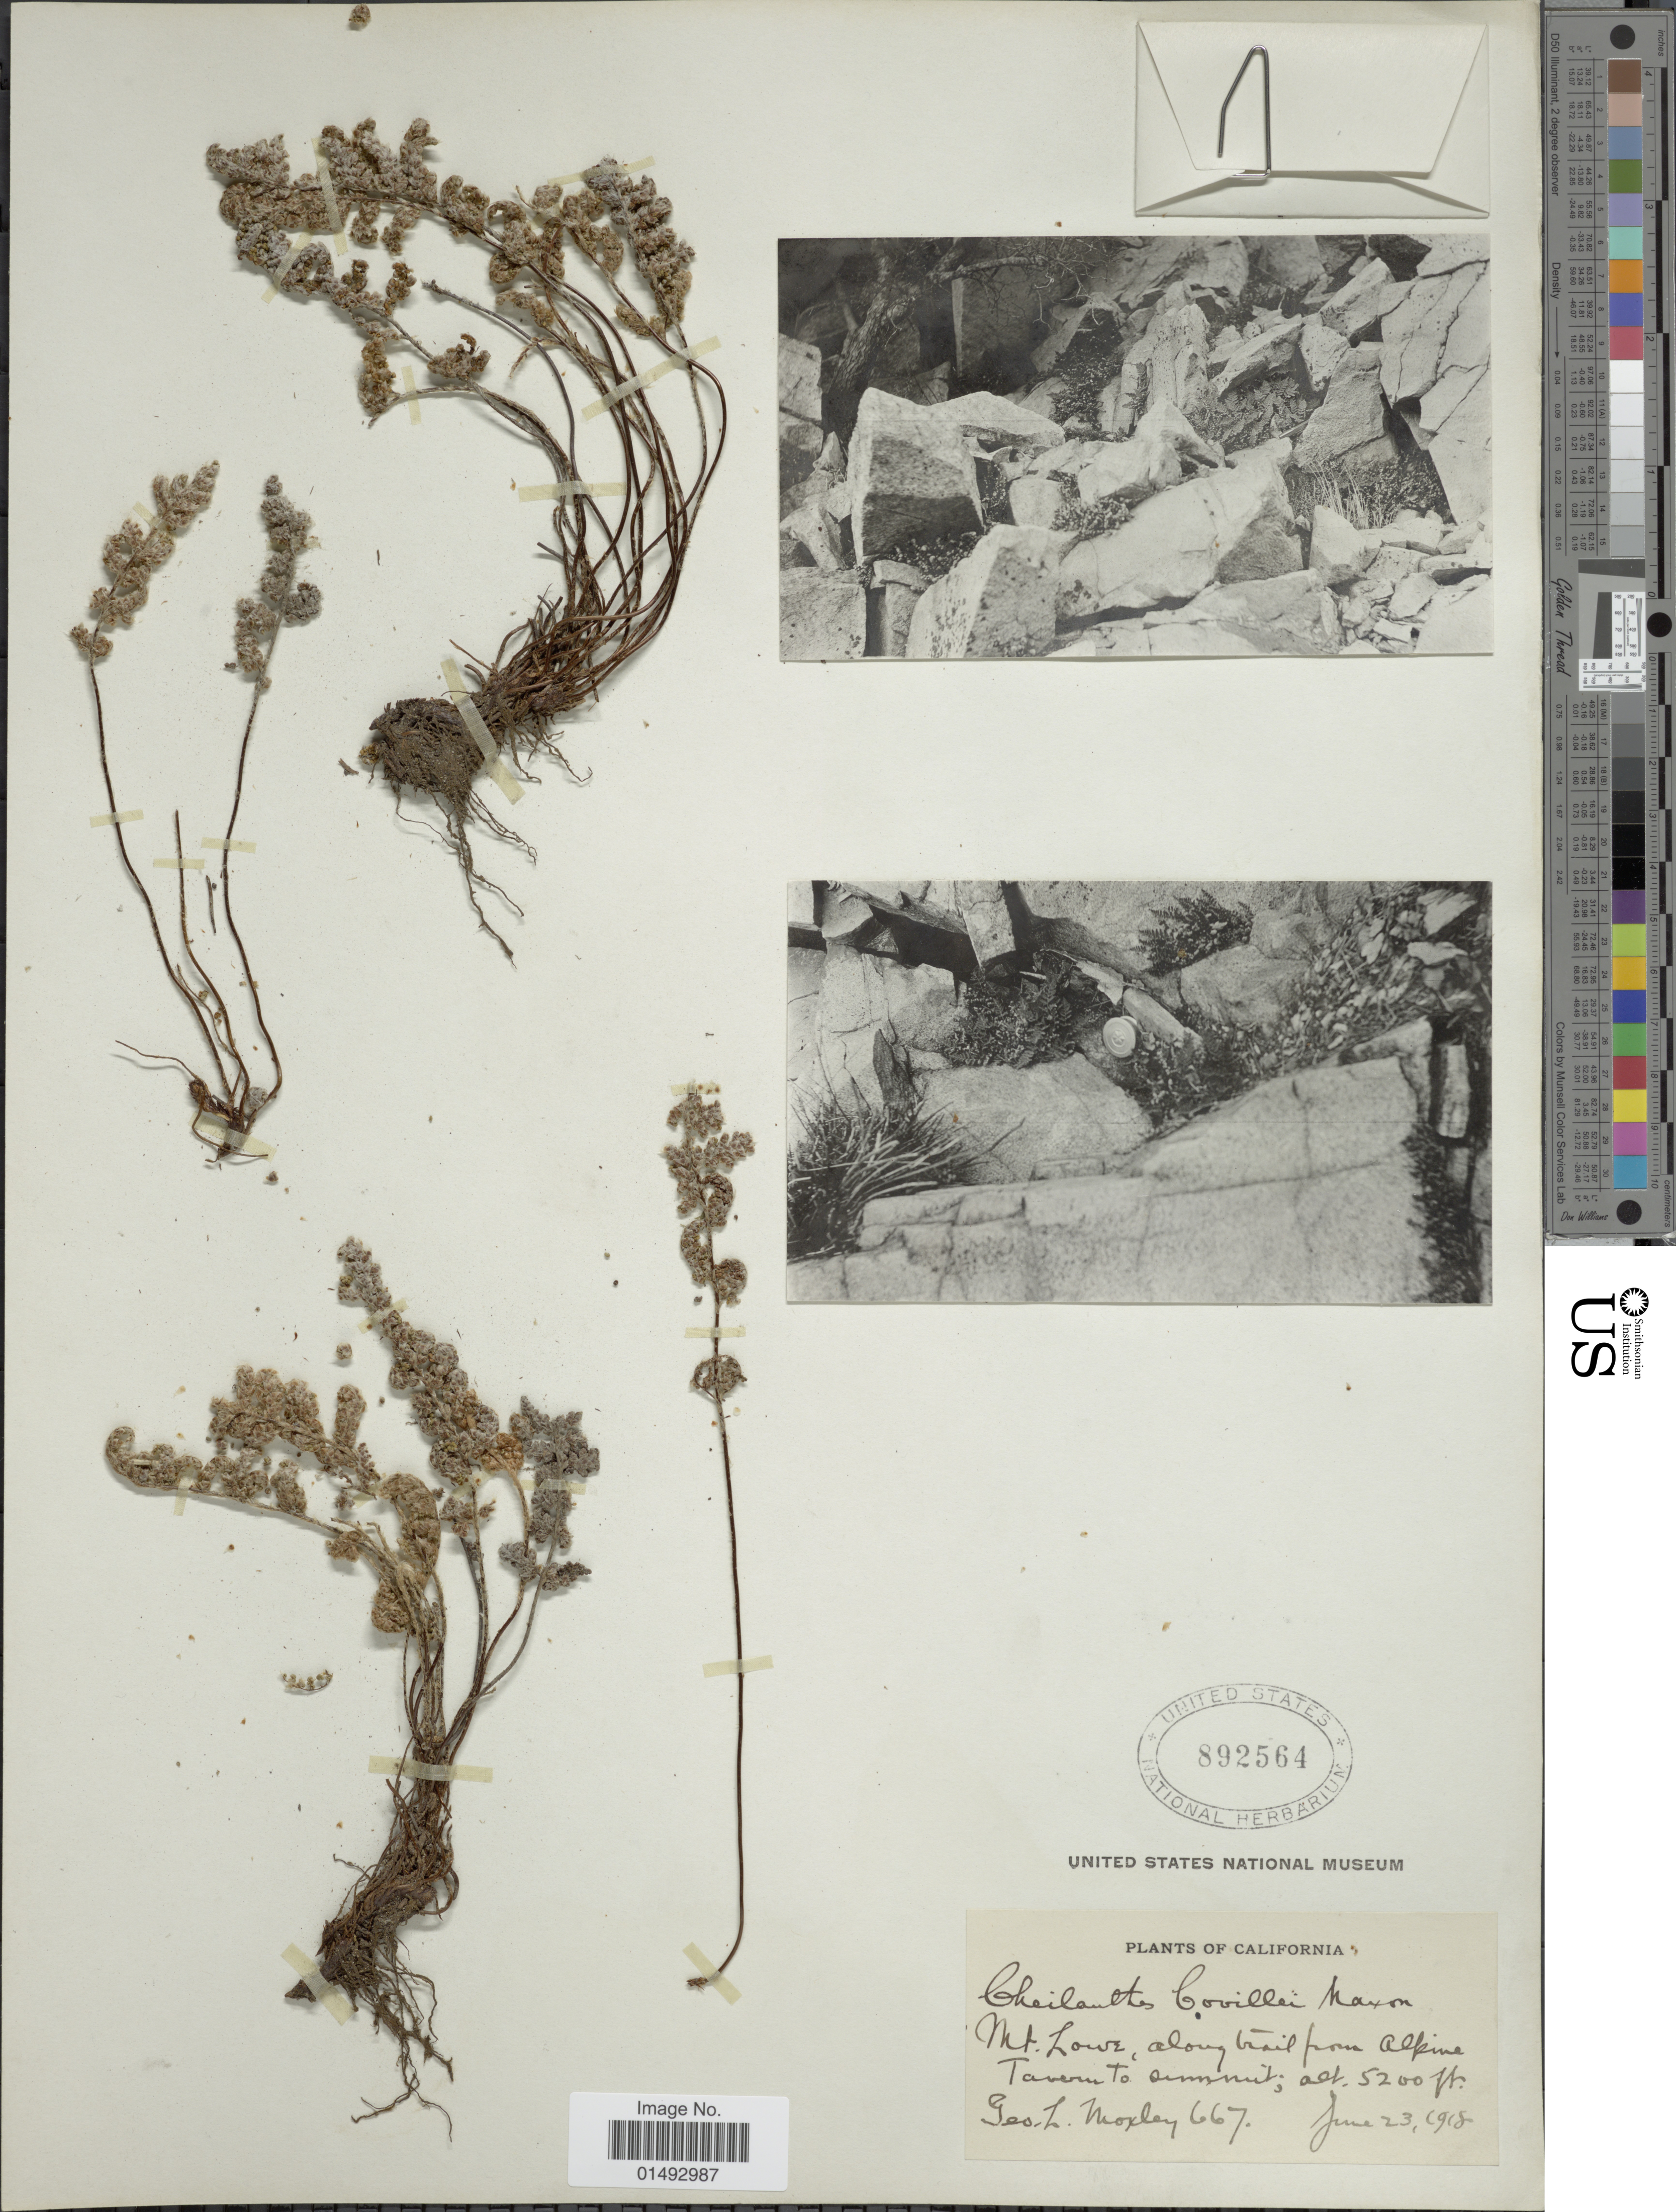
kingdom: Plantae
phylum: Tracheophyta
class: Polypodiopsida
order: Polypodiales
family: Pteridaceae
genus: Myriopteris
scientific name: Myriopteris covillei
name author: (Maxon) Á. Löve & D. Löve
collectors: G. L. Moxley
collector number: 667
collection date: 1918-06-23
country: United States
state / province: California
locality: Mt Lowe, along trail from Alpine Tavern to summit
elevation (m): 1585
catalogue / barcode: US 892564